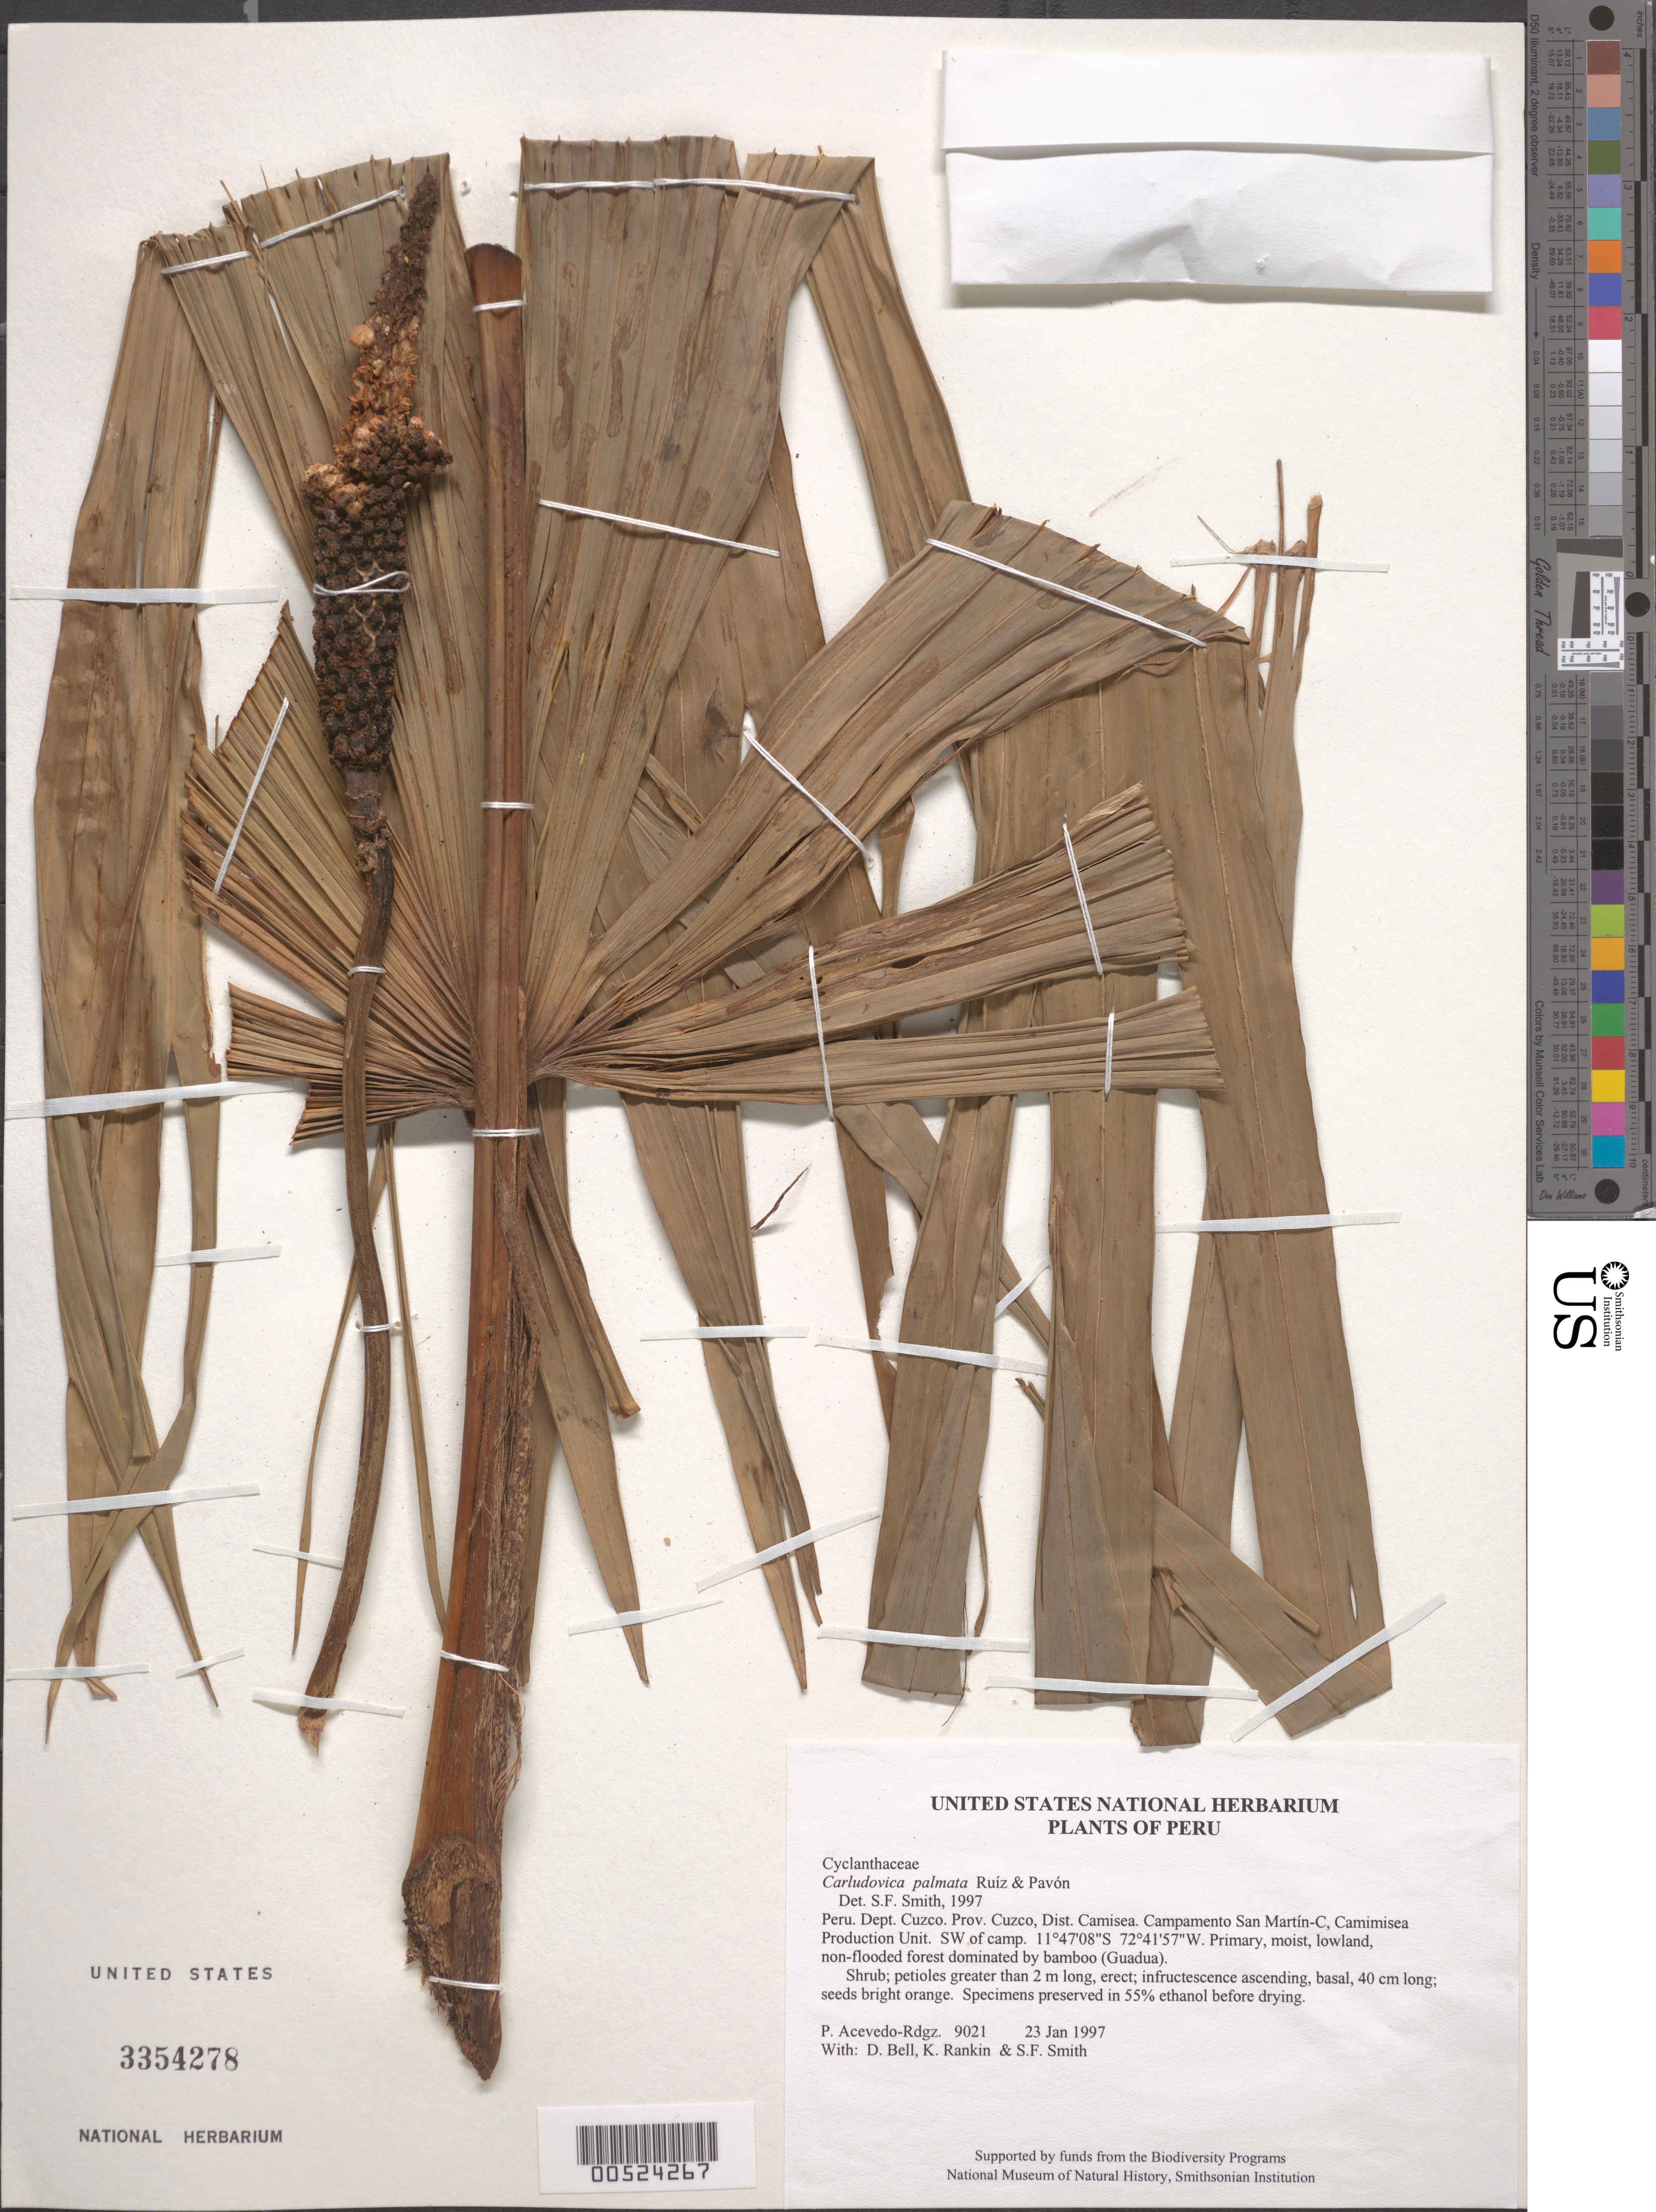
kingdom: Plantae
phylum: Tracheophyta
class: Liliopsida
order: Pandanales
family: Cyclanthaceae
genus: Carludovica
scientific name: Carludovica palmata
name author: Ruiz & Pav.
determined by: Smith, Stephen F., (US), NMNH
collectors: P. Acevedo-Rodr., D. A. Bell, K. B. Rankin & S.F. Smith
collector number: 9021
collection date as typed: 23 Jan 1997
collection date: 1997-01-23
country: Peru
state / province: Cusco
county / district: Cusco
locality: Districto Camisea, Campamento San Martín-C, Camimisea Production Unit. SW of camp.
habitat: Primary, moist, lowland, non-flooded forest dominated by bamboo (Guadua).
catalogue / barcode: US 3354278